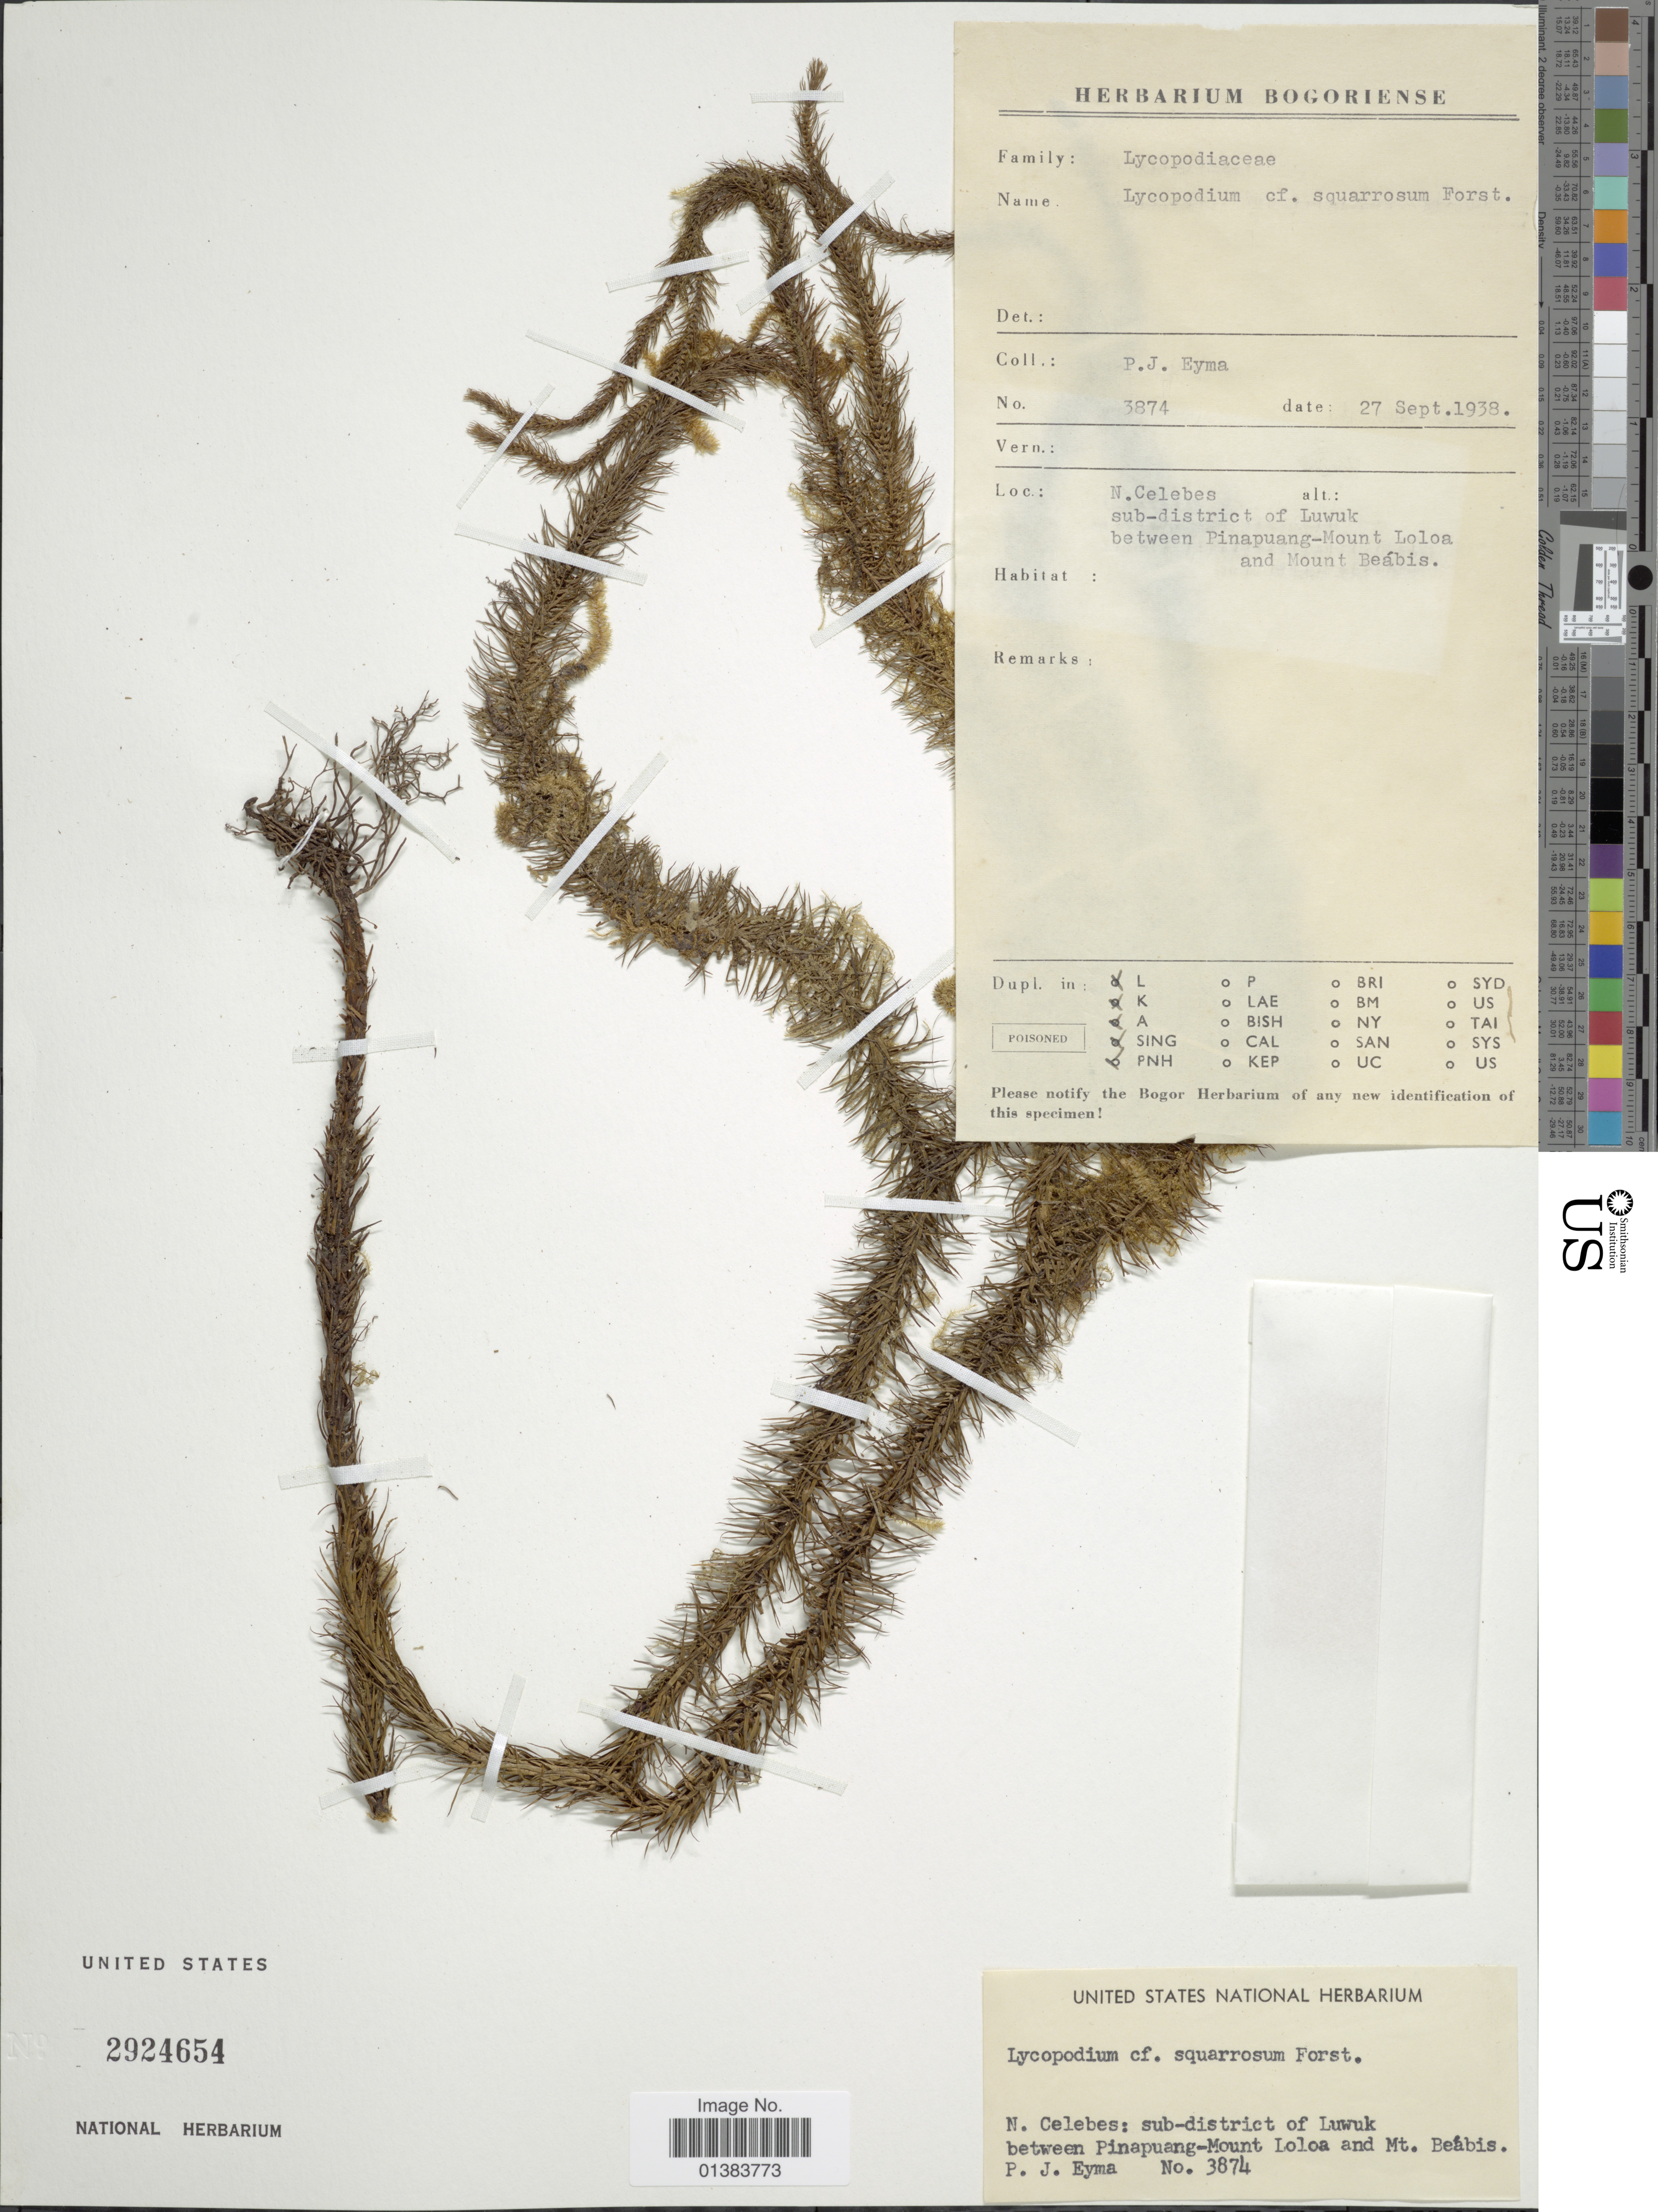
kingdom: Plantae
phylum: Tracheophyta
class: Lycopodiopsida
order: Lycopodiales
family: Lycopodiaceae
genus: Phlegmariurus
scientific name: Phlegmariurus squarrosus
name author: (G. Forst.) Á. Löve & D. Löve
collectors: P. J. Eyma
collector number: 3874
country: Indonesia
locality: N. Celebes: sub-district of Luwuk between Pinapuang-Mount Loloa and Mt. Beábis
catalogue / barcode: US 2924654